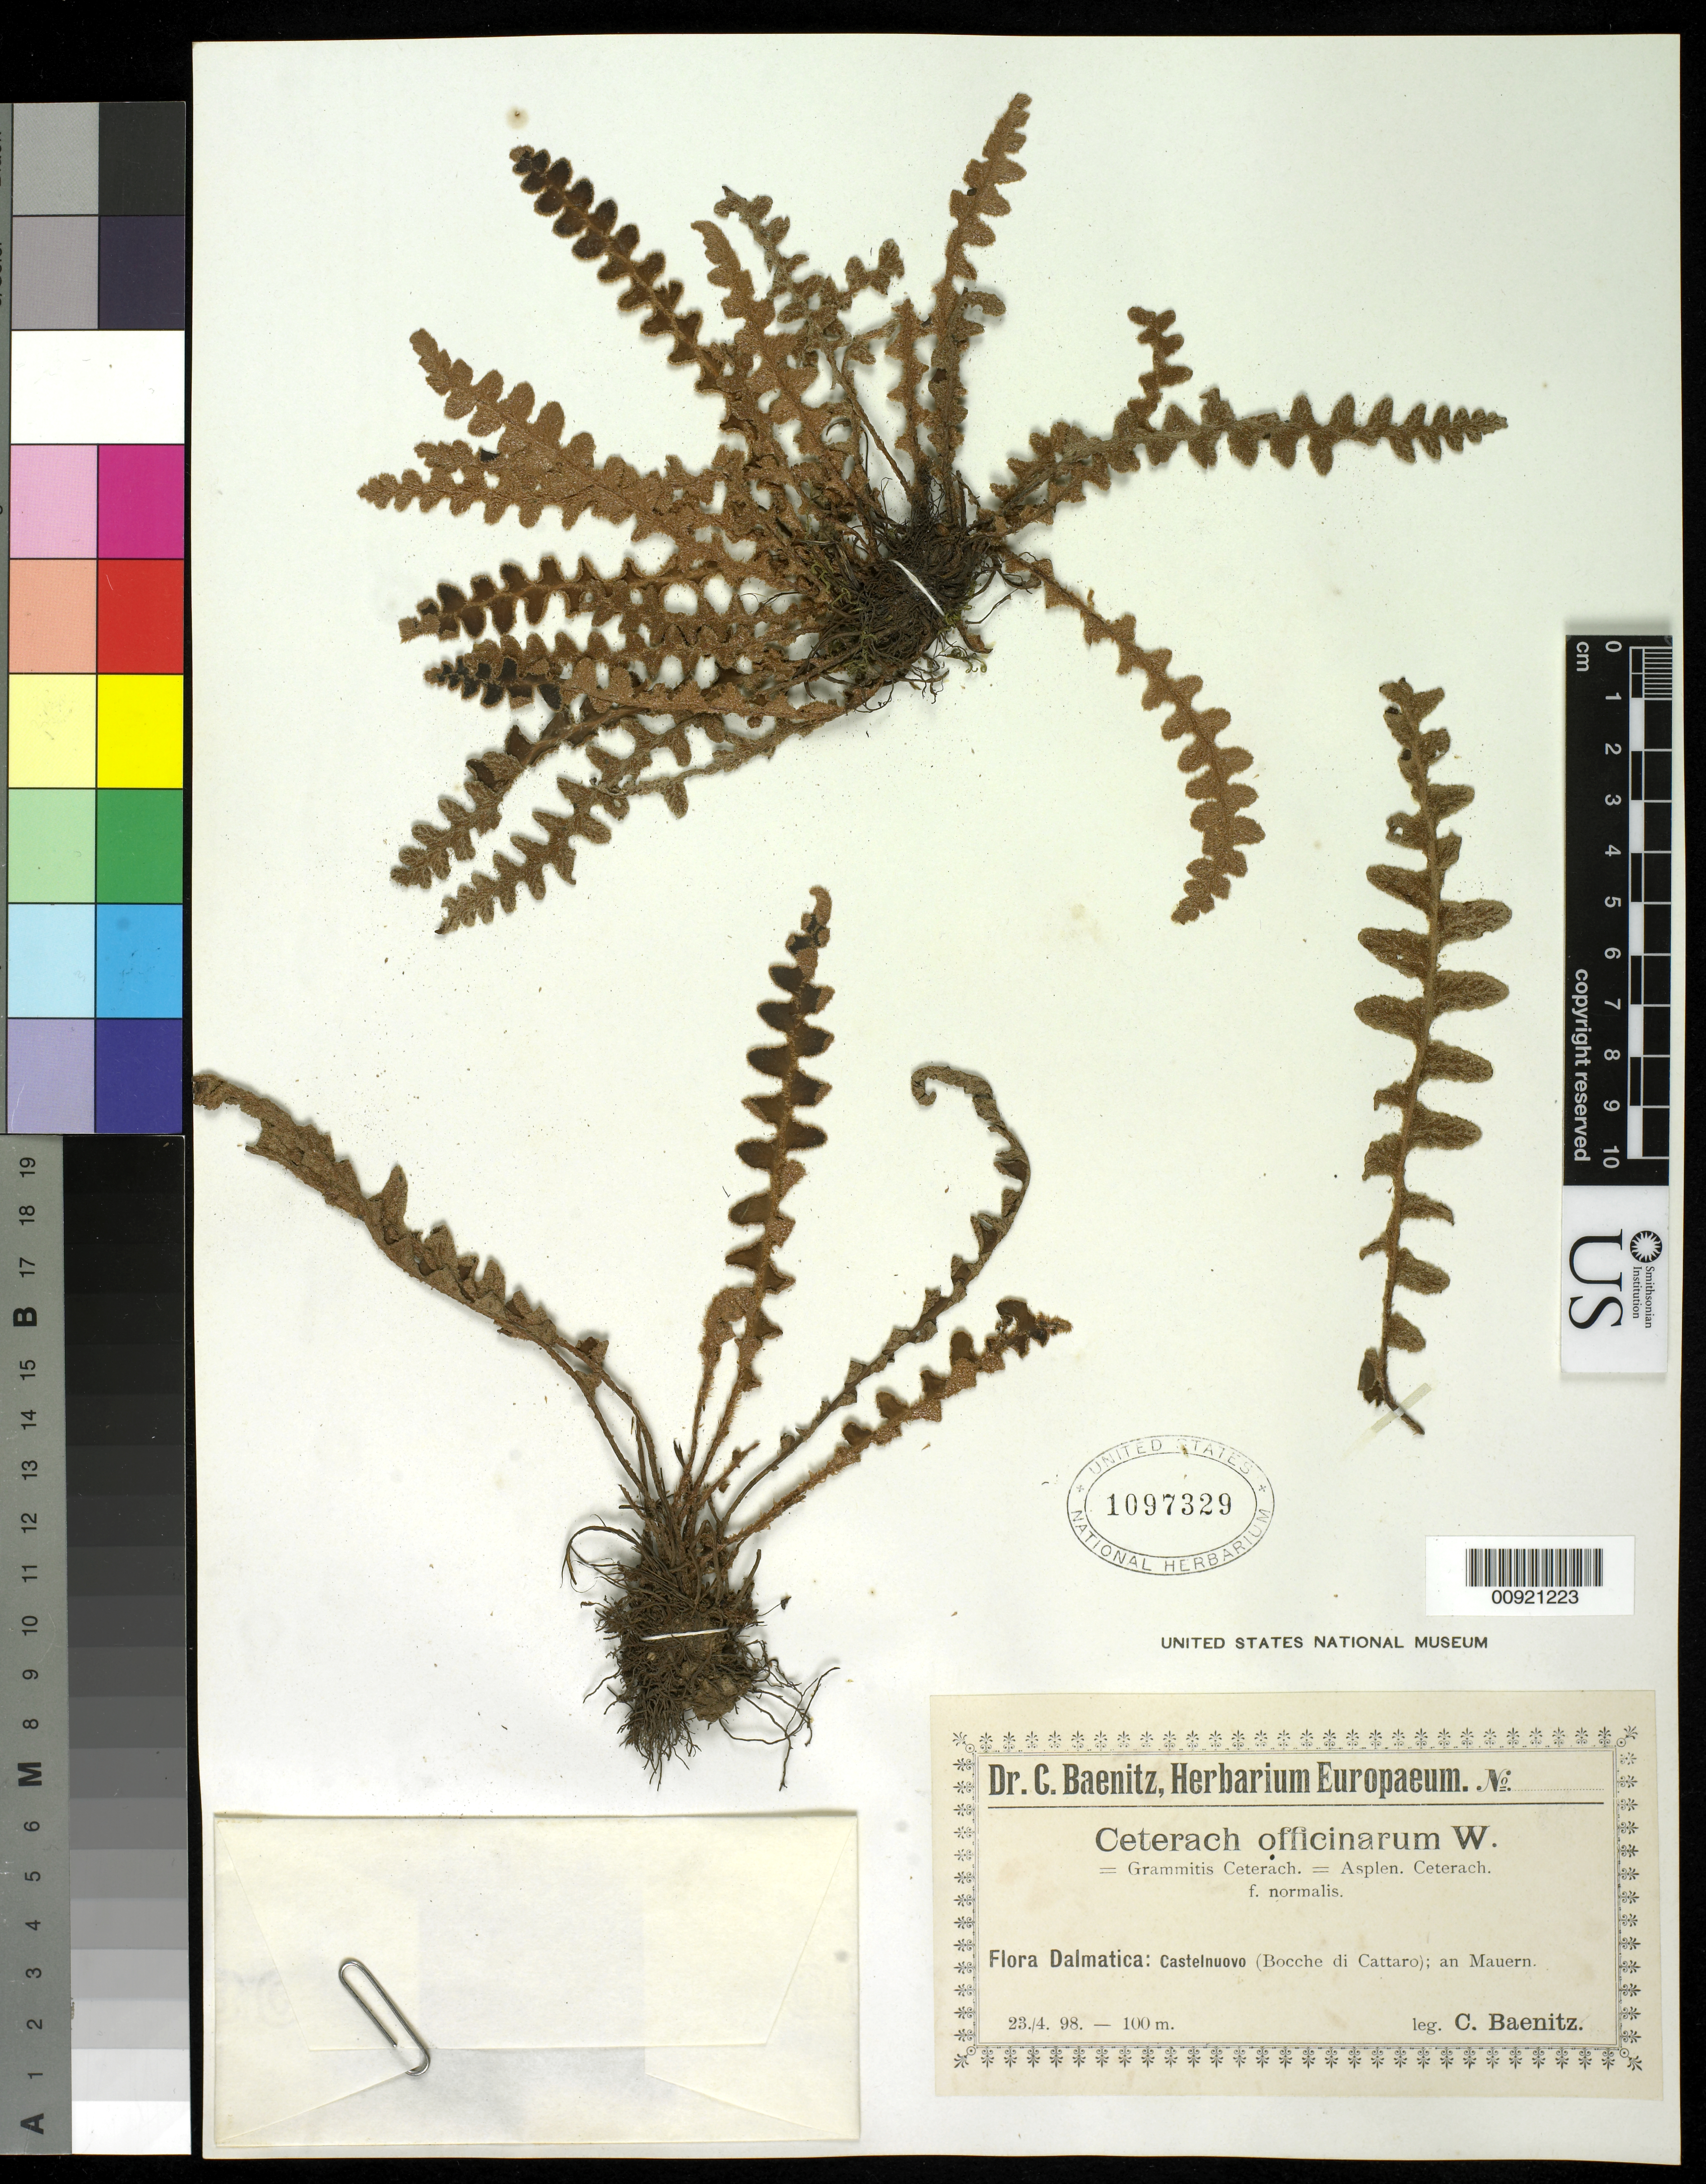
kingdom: Plantae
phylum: Tracheophyta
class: Polypodiopsida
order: Polypodiales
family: Aspleniaceae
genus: Asplenium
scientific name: Asplenium officinarum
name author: DC.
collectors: C. G. Baenitz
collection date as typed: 23 Apr 1898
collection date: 1898-04-23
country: Croatia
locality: Castelnuovo (Bocche di Cattaro); an Mauern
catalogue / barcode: US 1097329